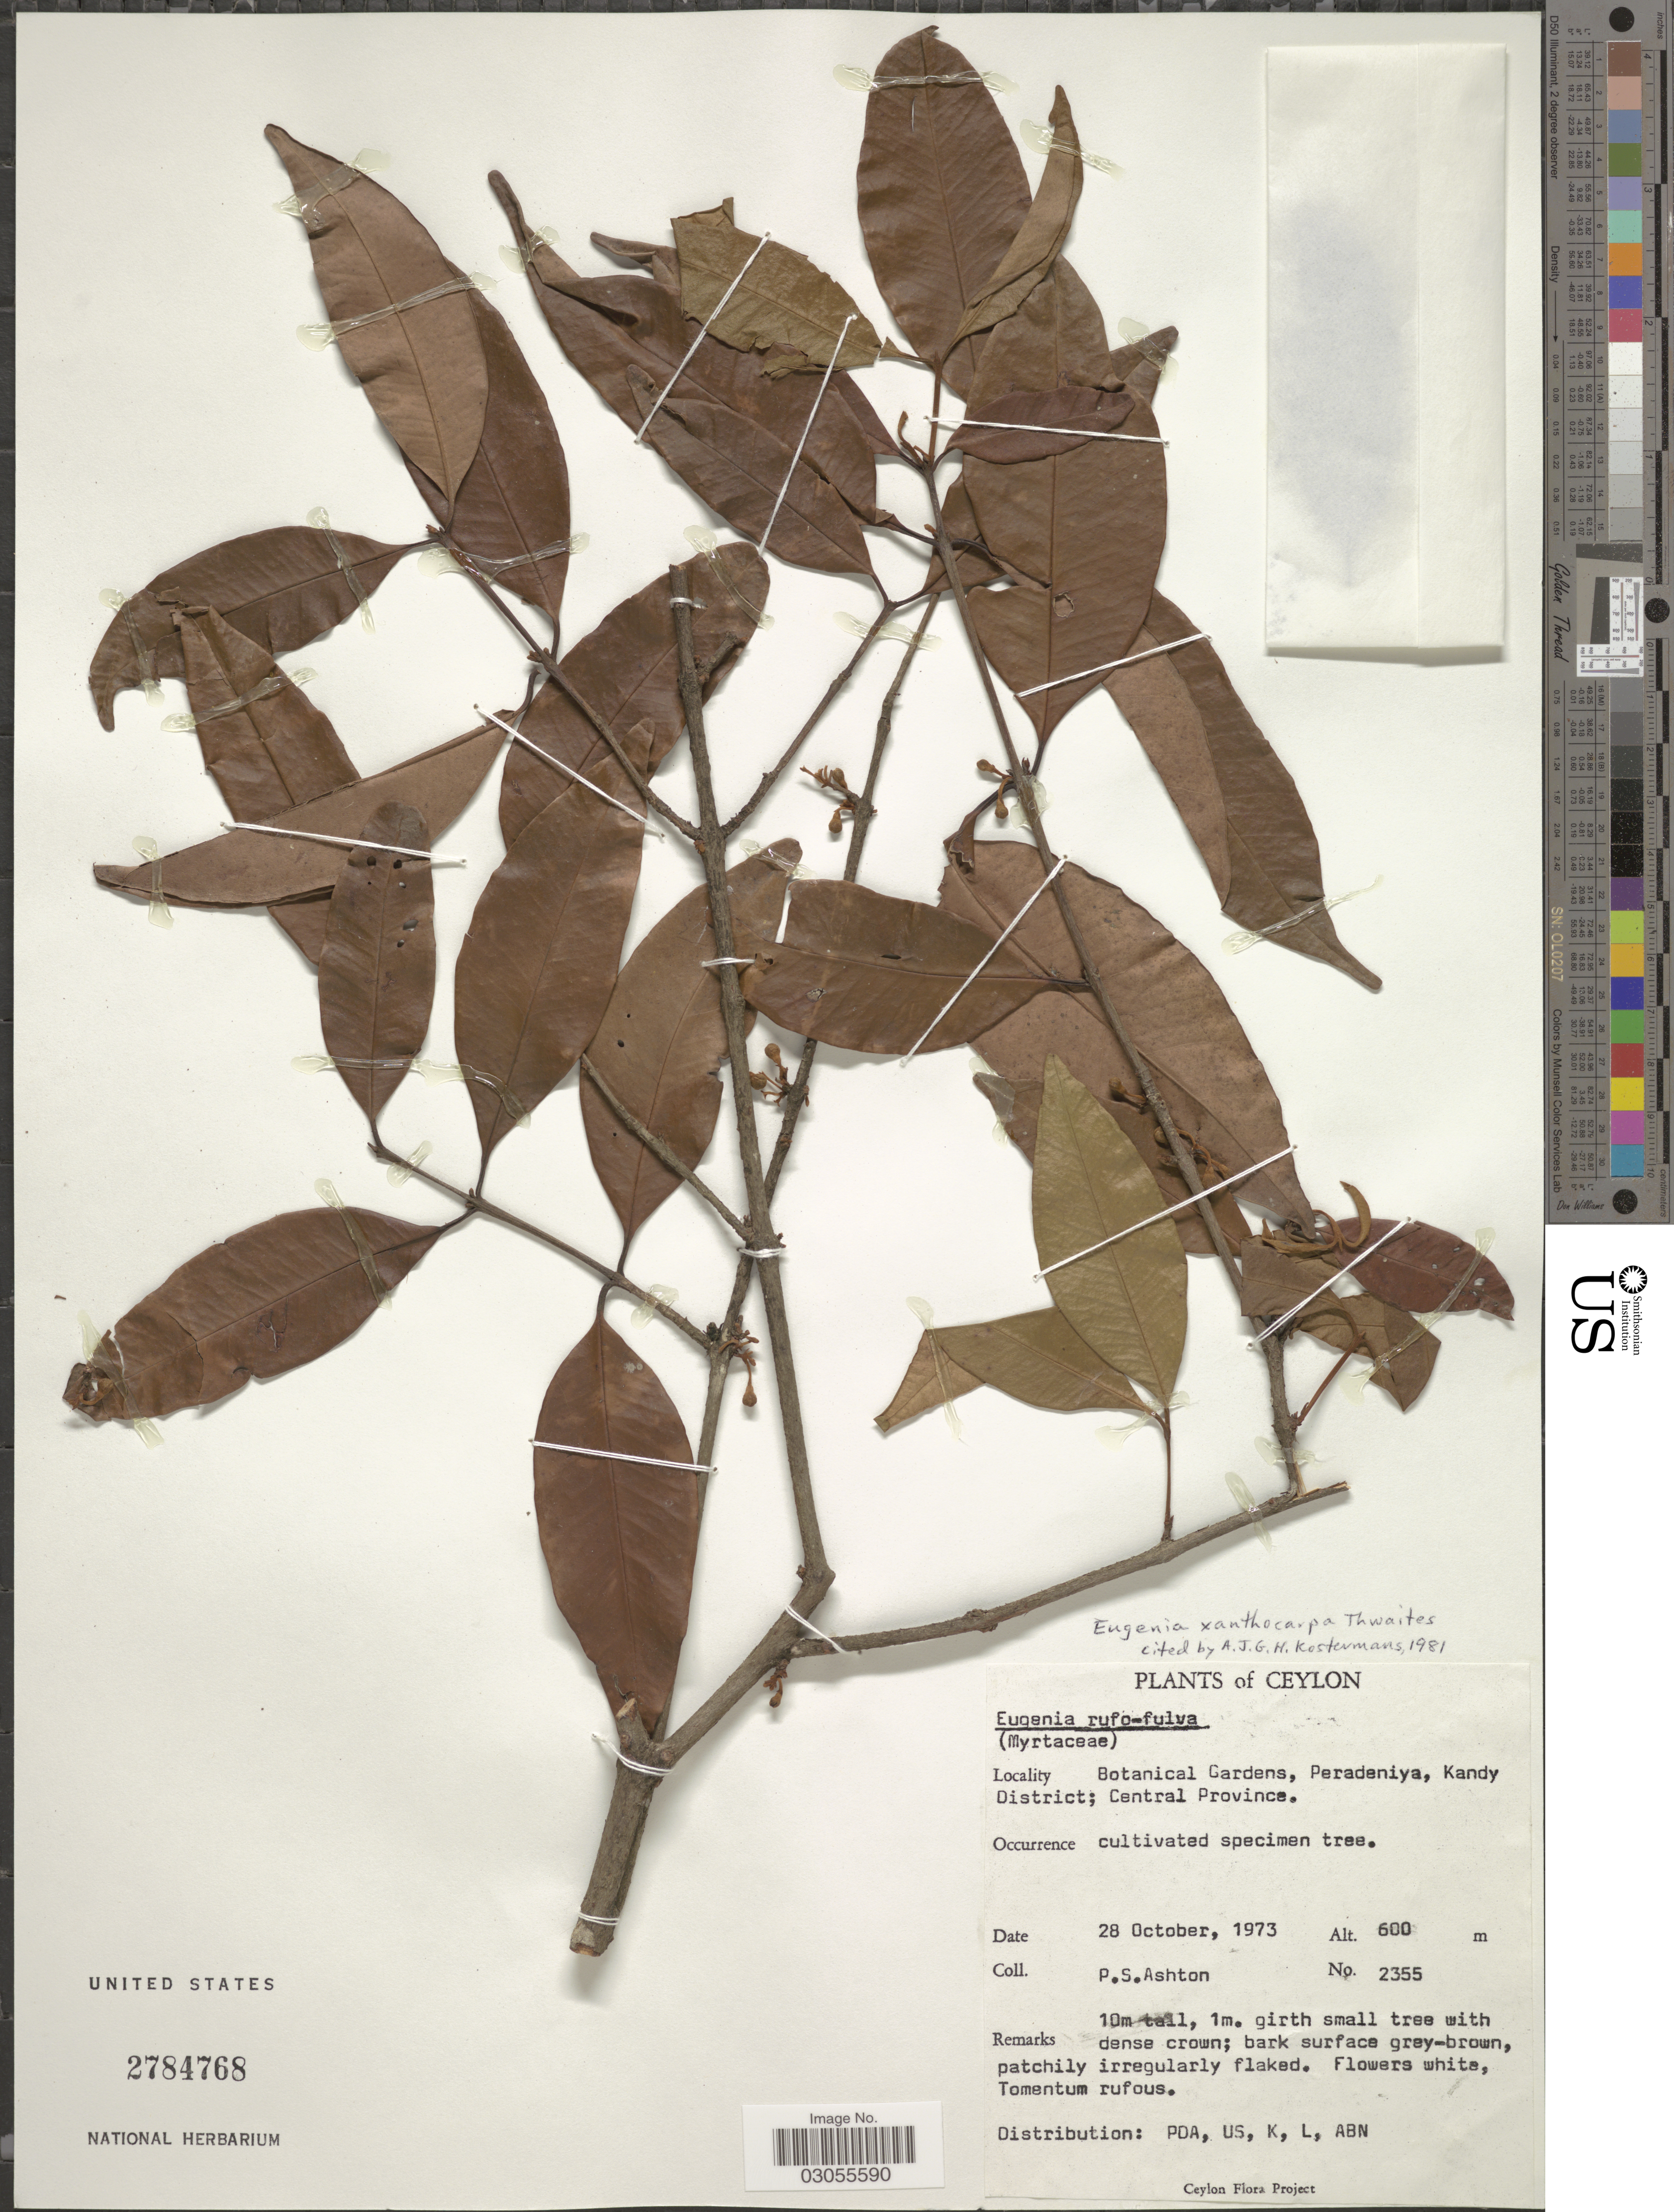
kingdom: Plantae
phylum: Tracheophyta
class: Magnoliopsida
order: Myrtales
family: Myrtaceae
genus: Eugenia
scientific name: Eugenia rufo-fulva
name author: Thwaites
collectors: P. S. Ashton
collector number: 2355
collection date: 1973-10-28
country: Sri Lanka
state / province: Central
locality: Ceylon. Botanical Gardens, Peradeniya, Kandy District.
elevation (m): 600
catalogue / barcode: US 2784768